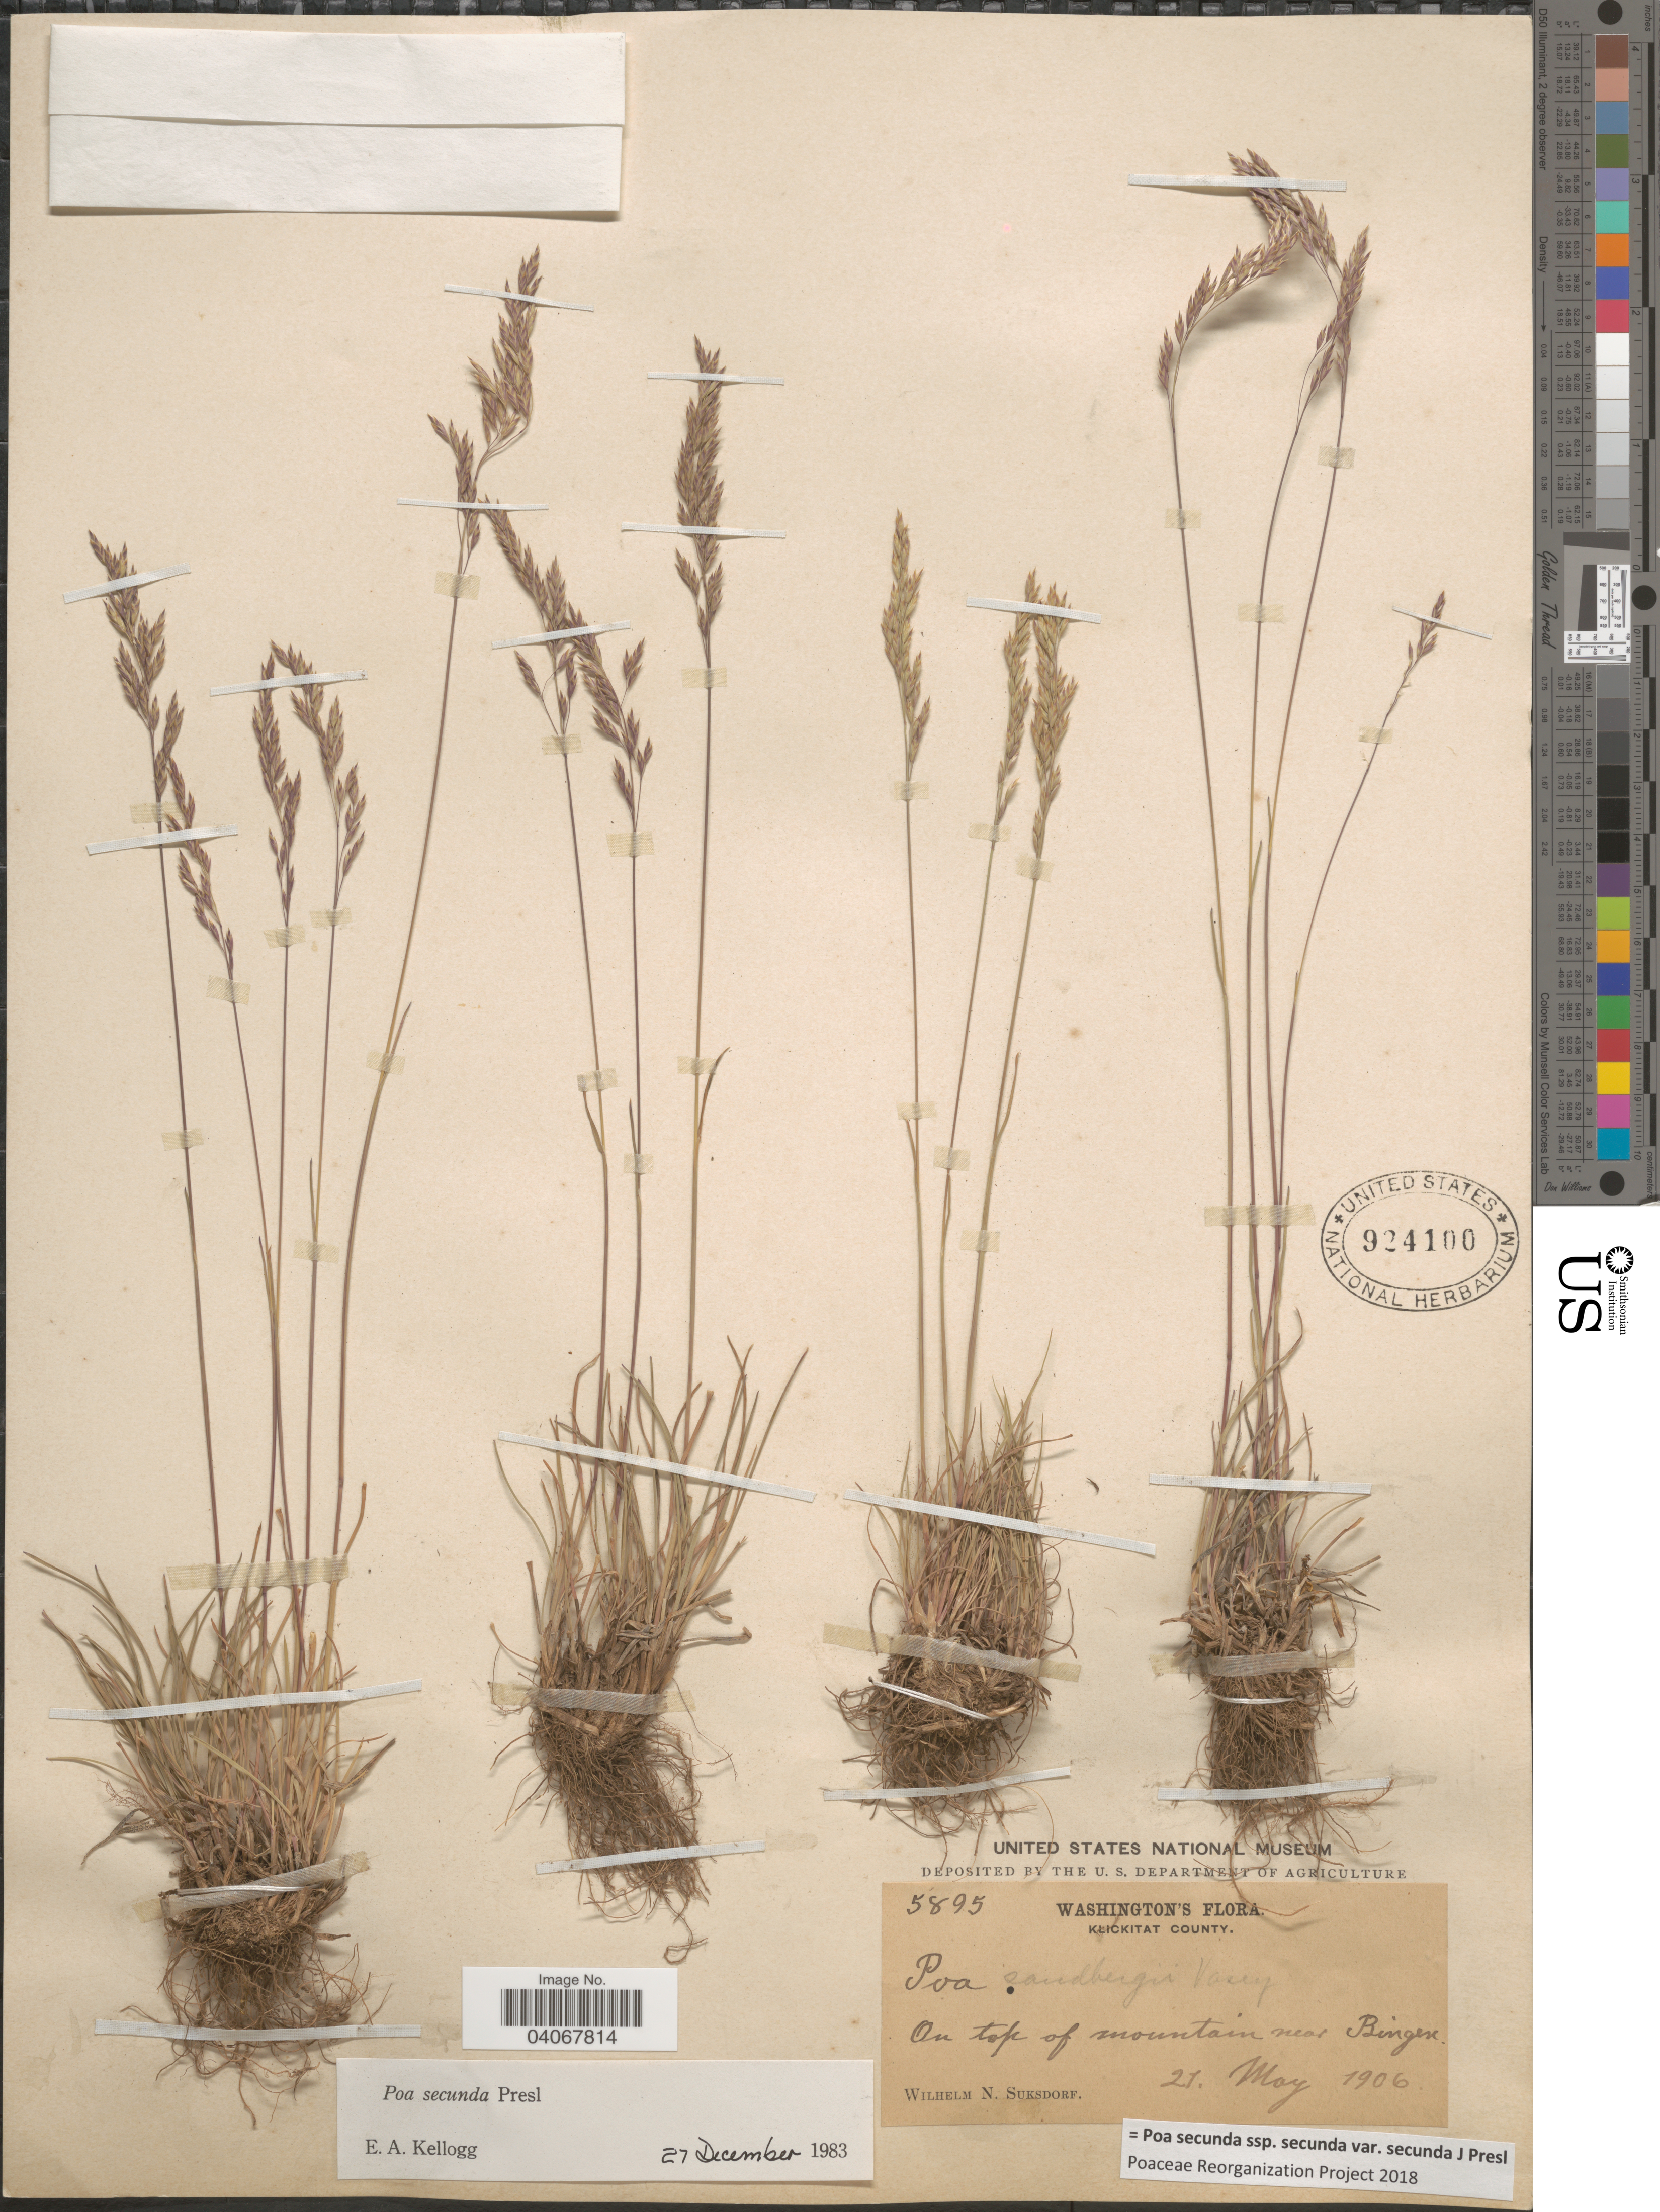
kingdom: Plantae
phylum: Tracheophyta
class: Liliopsida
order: Poales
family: Poaceae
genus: Poa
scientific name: Poa secunda subsp. secunda var. secunda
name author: J. Presl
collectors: W. N. Suksdorf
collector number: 5895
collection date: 1906-05-21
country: United States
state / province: Washington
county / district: Klickitat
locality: Klickitat County. On top of mountain near Bingen.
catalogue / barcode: US 924100